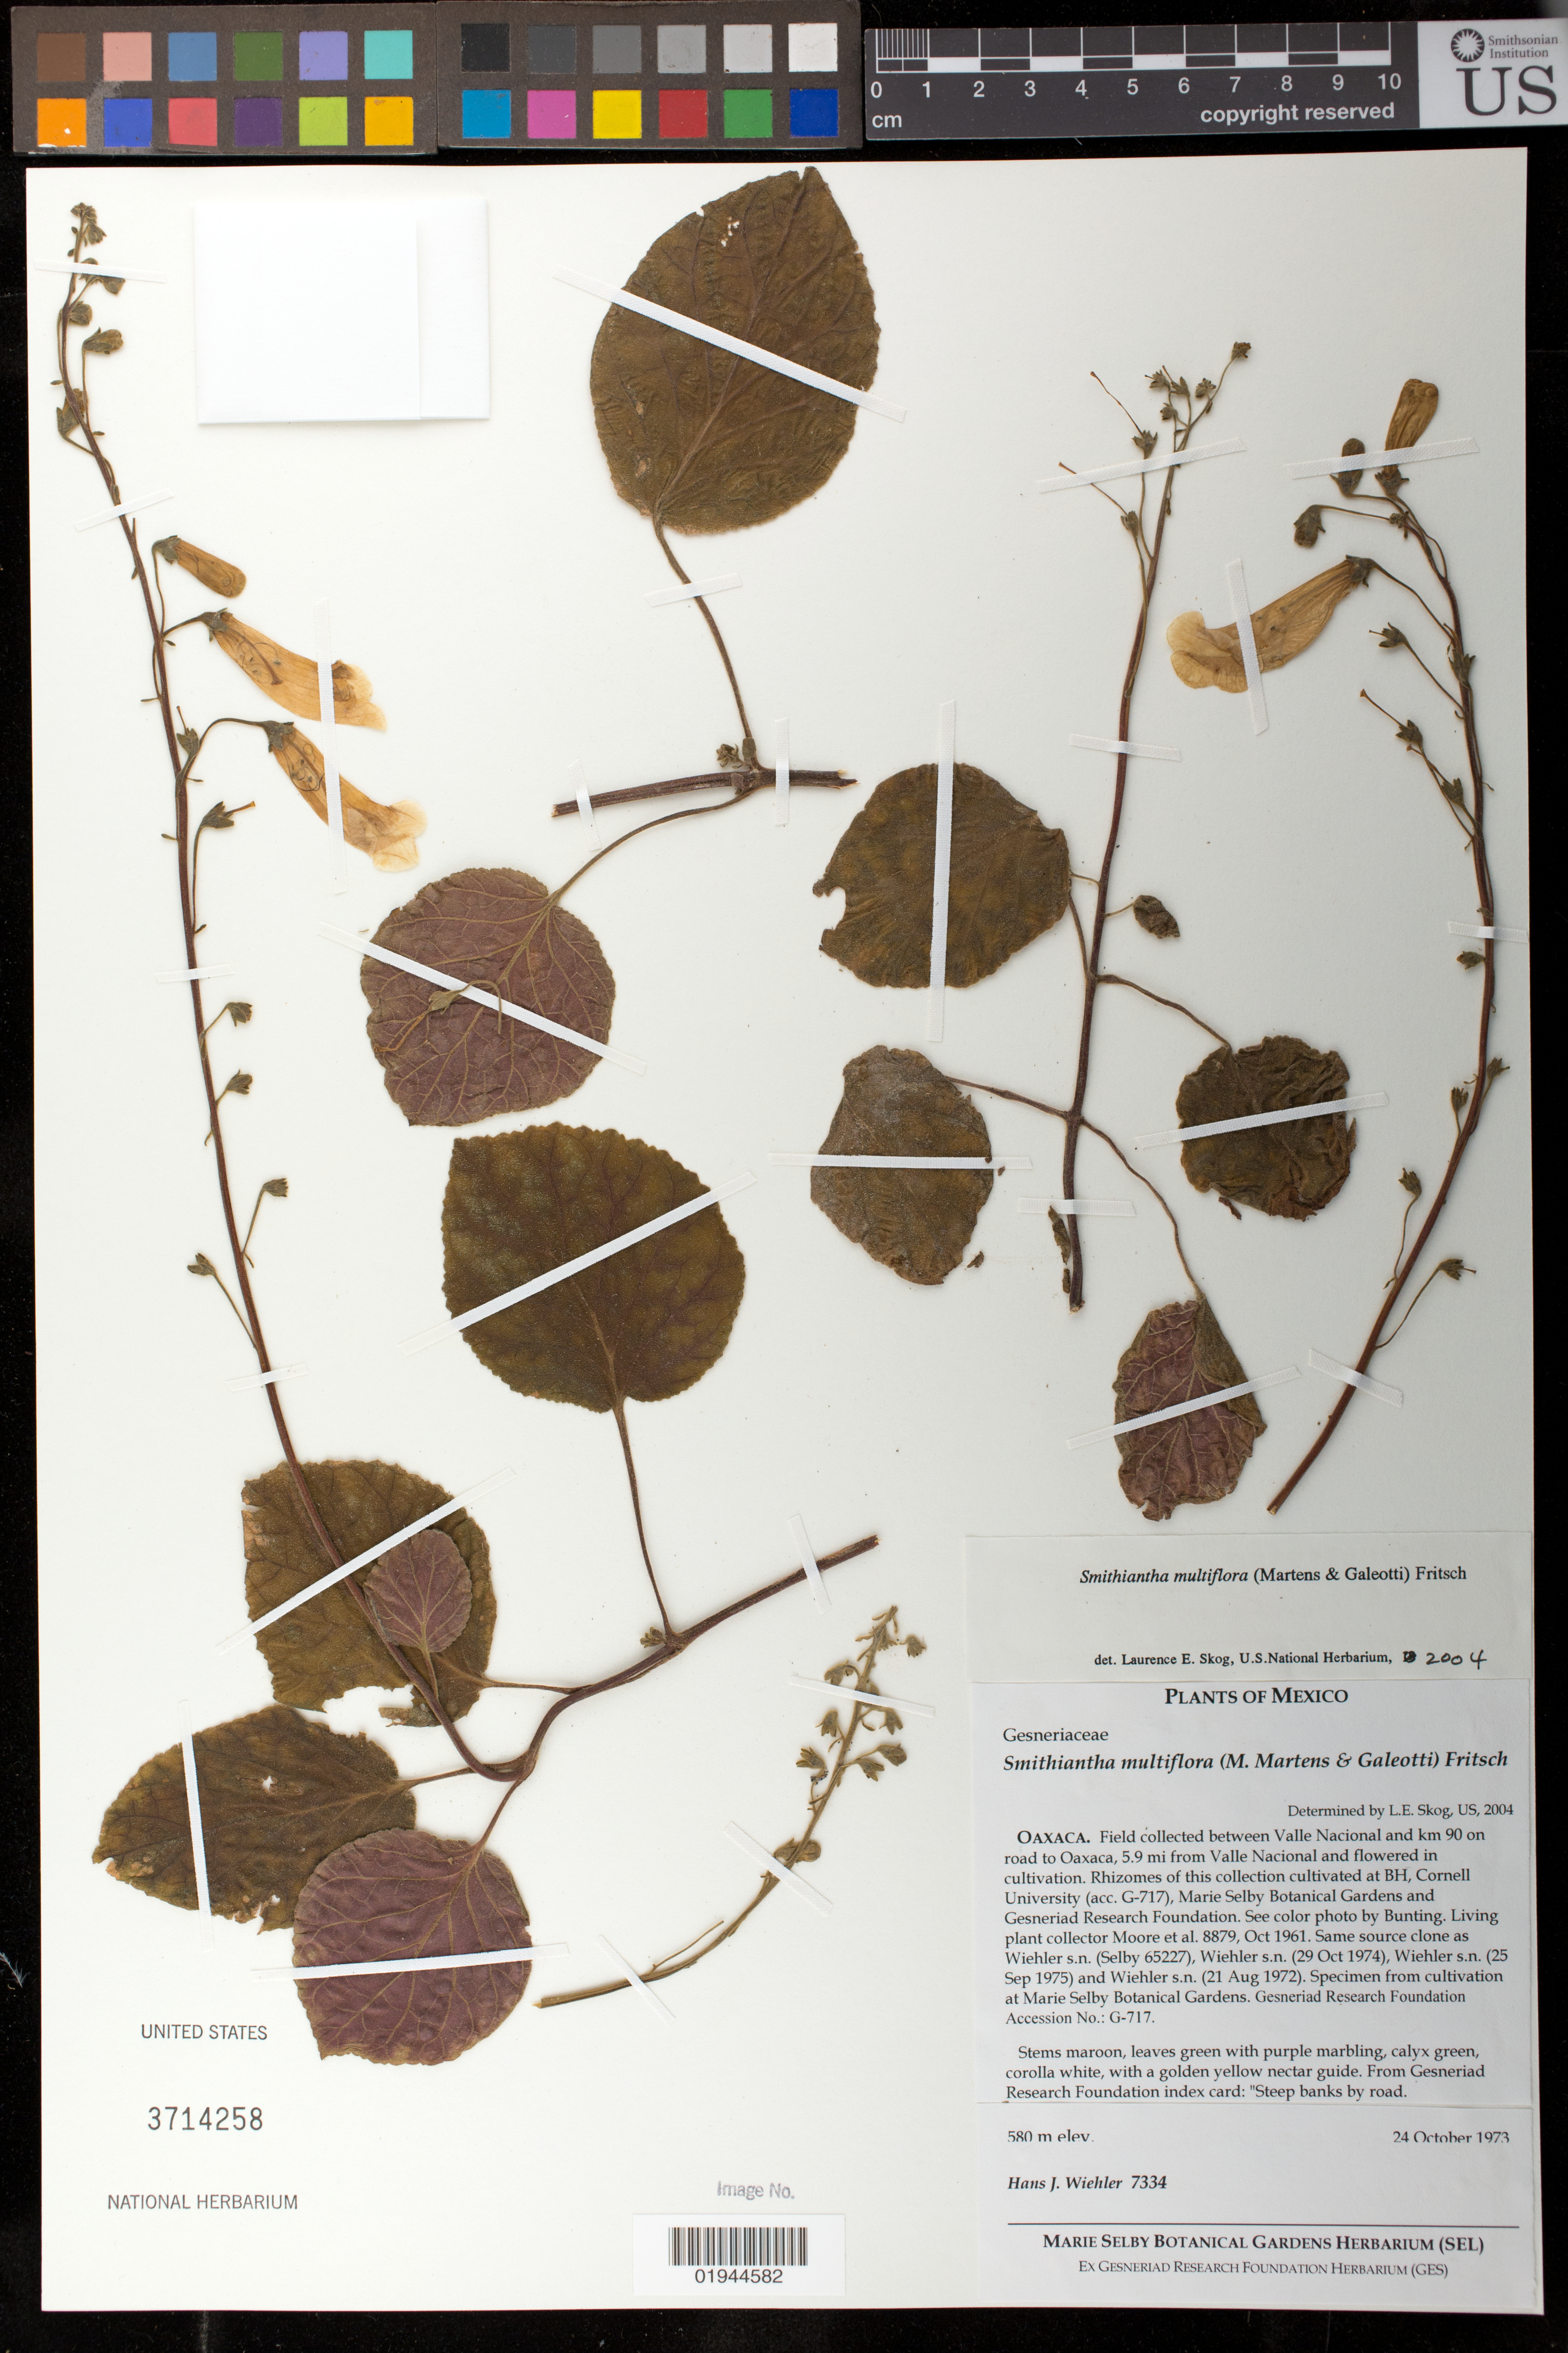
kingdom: Plantae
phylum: Tracheophyta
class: Magnoliopsida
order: Lamiales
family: Gesneriaceae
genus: Smithiantha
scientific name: Smithiantha multiflora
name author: (M. Martens & Galeotti) Fritsch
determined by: Skog, Laurence E.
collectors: H. J. Wiehler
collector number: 7334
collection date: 1973-10-01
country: United States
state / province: Florida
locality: Marie Shelby Botanical Gardens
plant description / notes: Field collected between Valle Nacional and km 90 on road to Oaxaca, 5.9 mi from Valle Nacional and flowered in cultivation. Rhizomes of this collection cultivated at BH, Cornell University (acc. G-717), Marie Selby Botanical Gardens and Gesneriad Research Foundation. Living plant collector Moore et al. 8879, Oct. 1961. Same source clone as Wiehler s.n. (Selby 65227), Wiehler s.n. (29 Oct 1974), Wiehler s.n. (25 Sep 1975), and Wiehler s.n. (21 Aug 1972).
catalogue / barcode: US 3714258